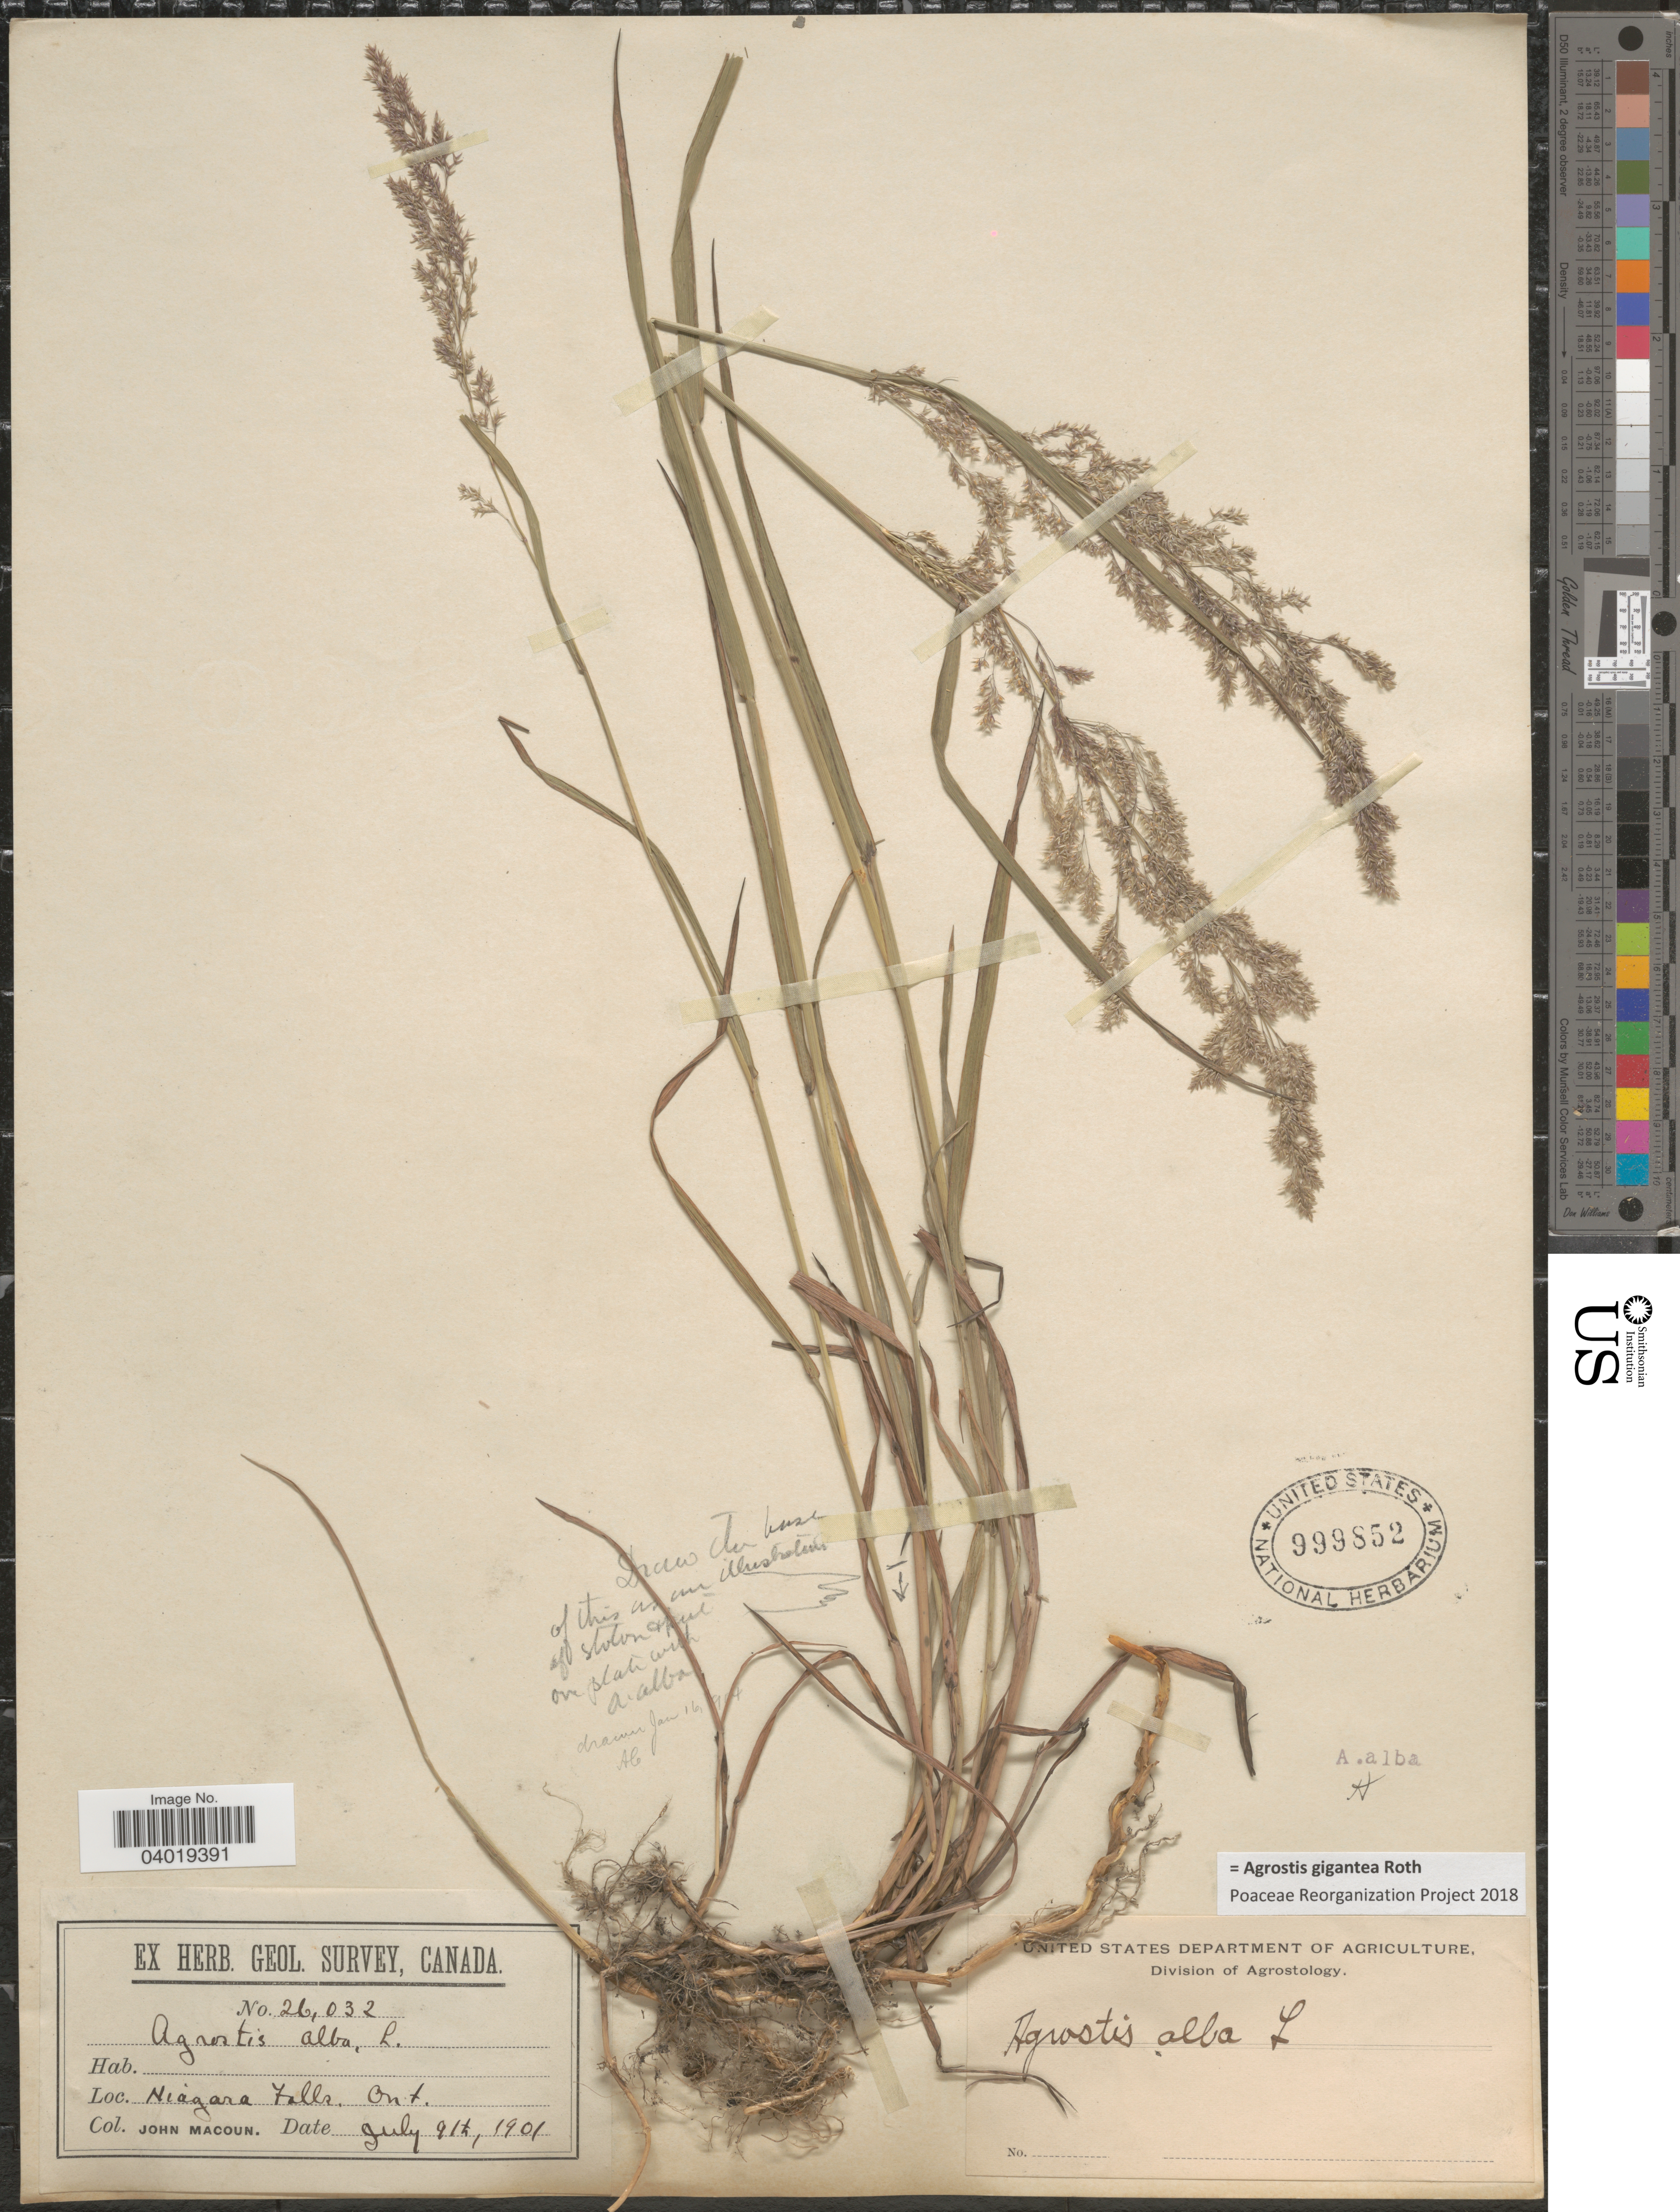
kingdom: Plantae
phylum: Tracheophyta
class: Liliopsida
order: Poales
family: Poaceae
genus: Agrostis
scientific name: Agrostis gigantea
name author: Roth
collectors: J. Macoun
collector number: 26032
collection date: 1901-07-09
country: Canada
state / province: Ontario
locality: Niagra Falls.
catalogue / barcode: US 999852